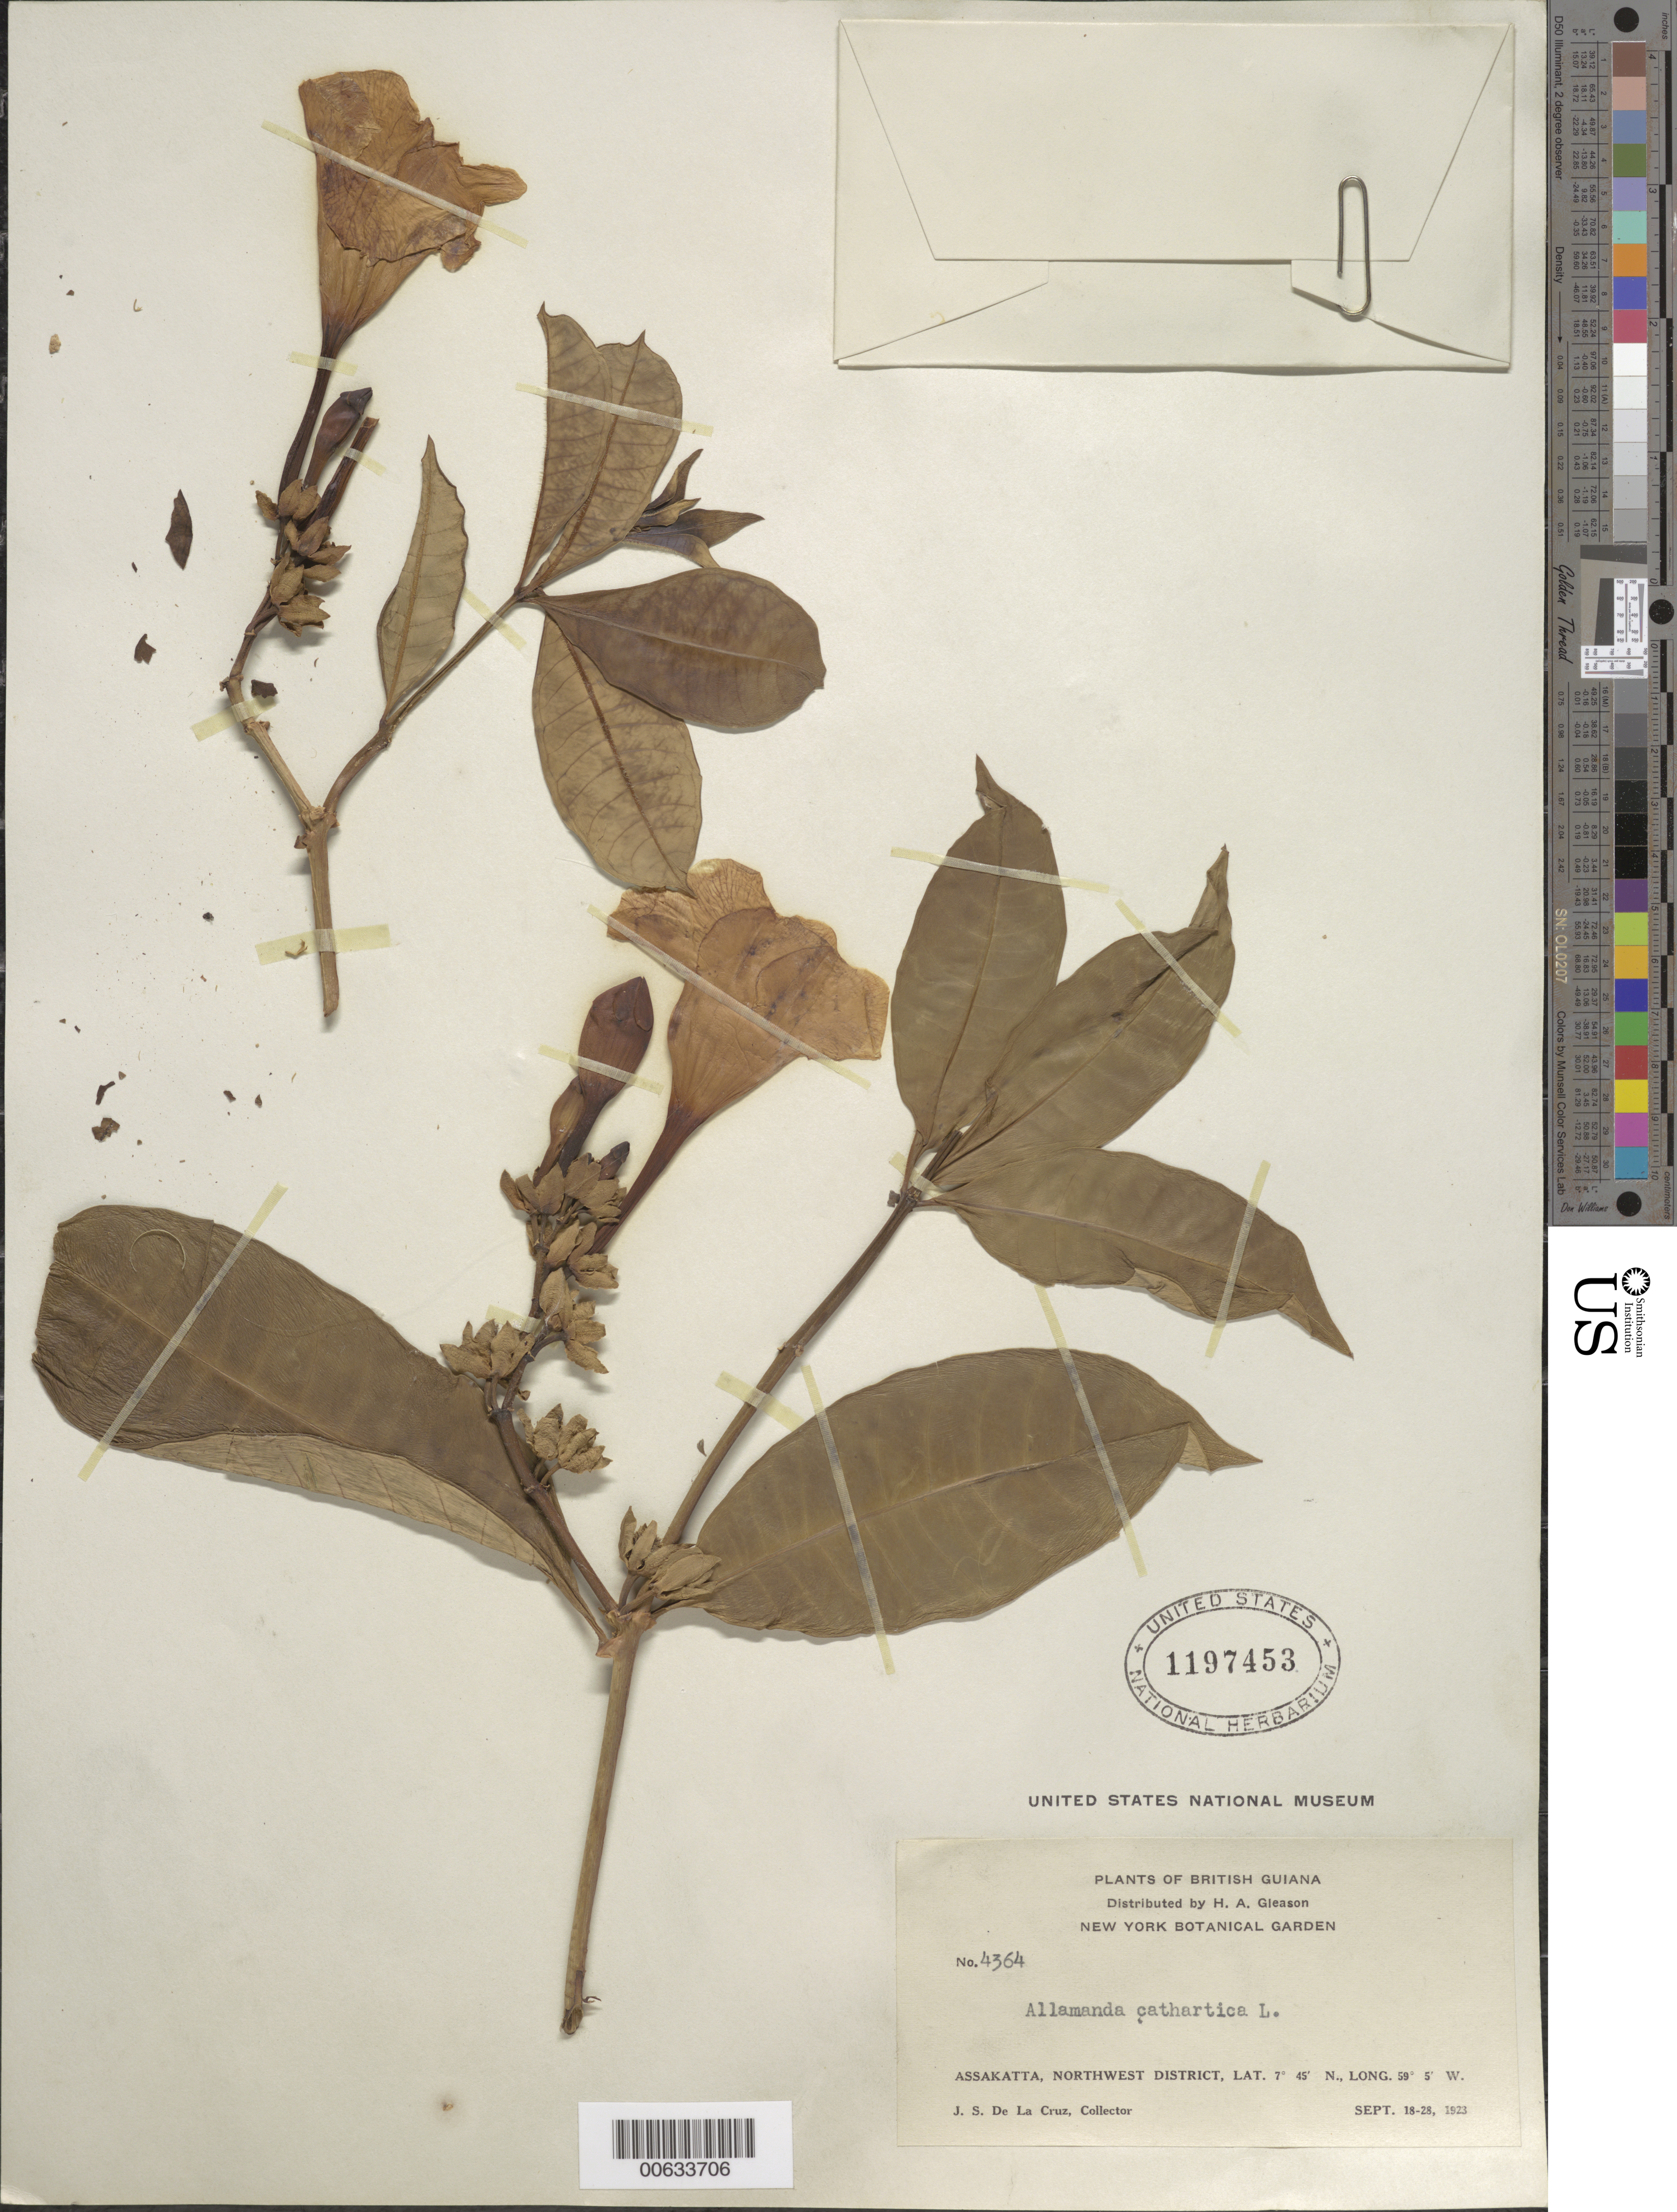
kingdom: Plantae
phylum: Tracheophyta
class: Magnoliopsida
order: Gentianales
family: Apocynaceae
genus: Allamanda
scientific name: Allamanda cathartica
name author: L.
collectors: J. S. de la Cruz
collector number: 4364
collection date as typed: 18-Sep-23 to 28-Sep-23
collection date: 1923-09-18/1923-09-28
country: Guyana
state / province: Barima-Waini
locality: Assakatta, NW District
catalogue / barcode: US 1197453